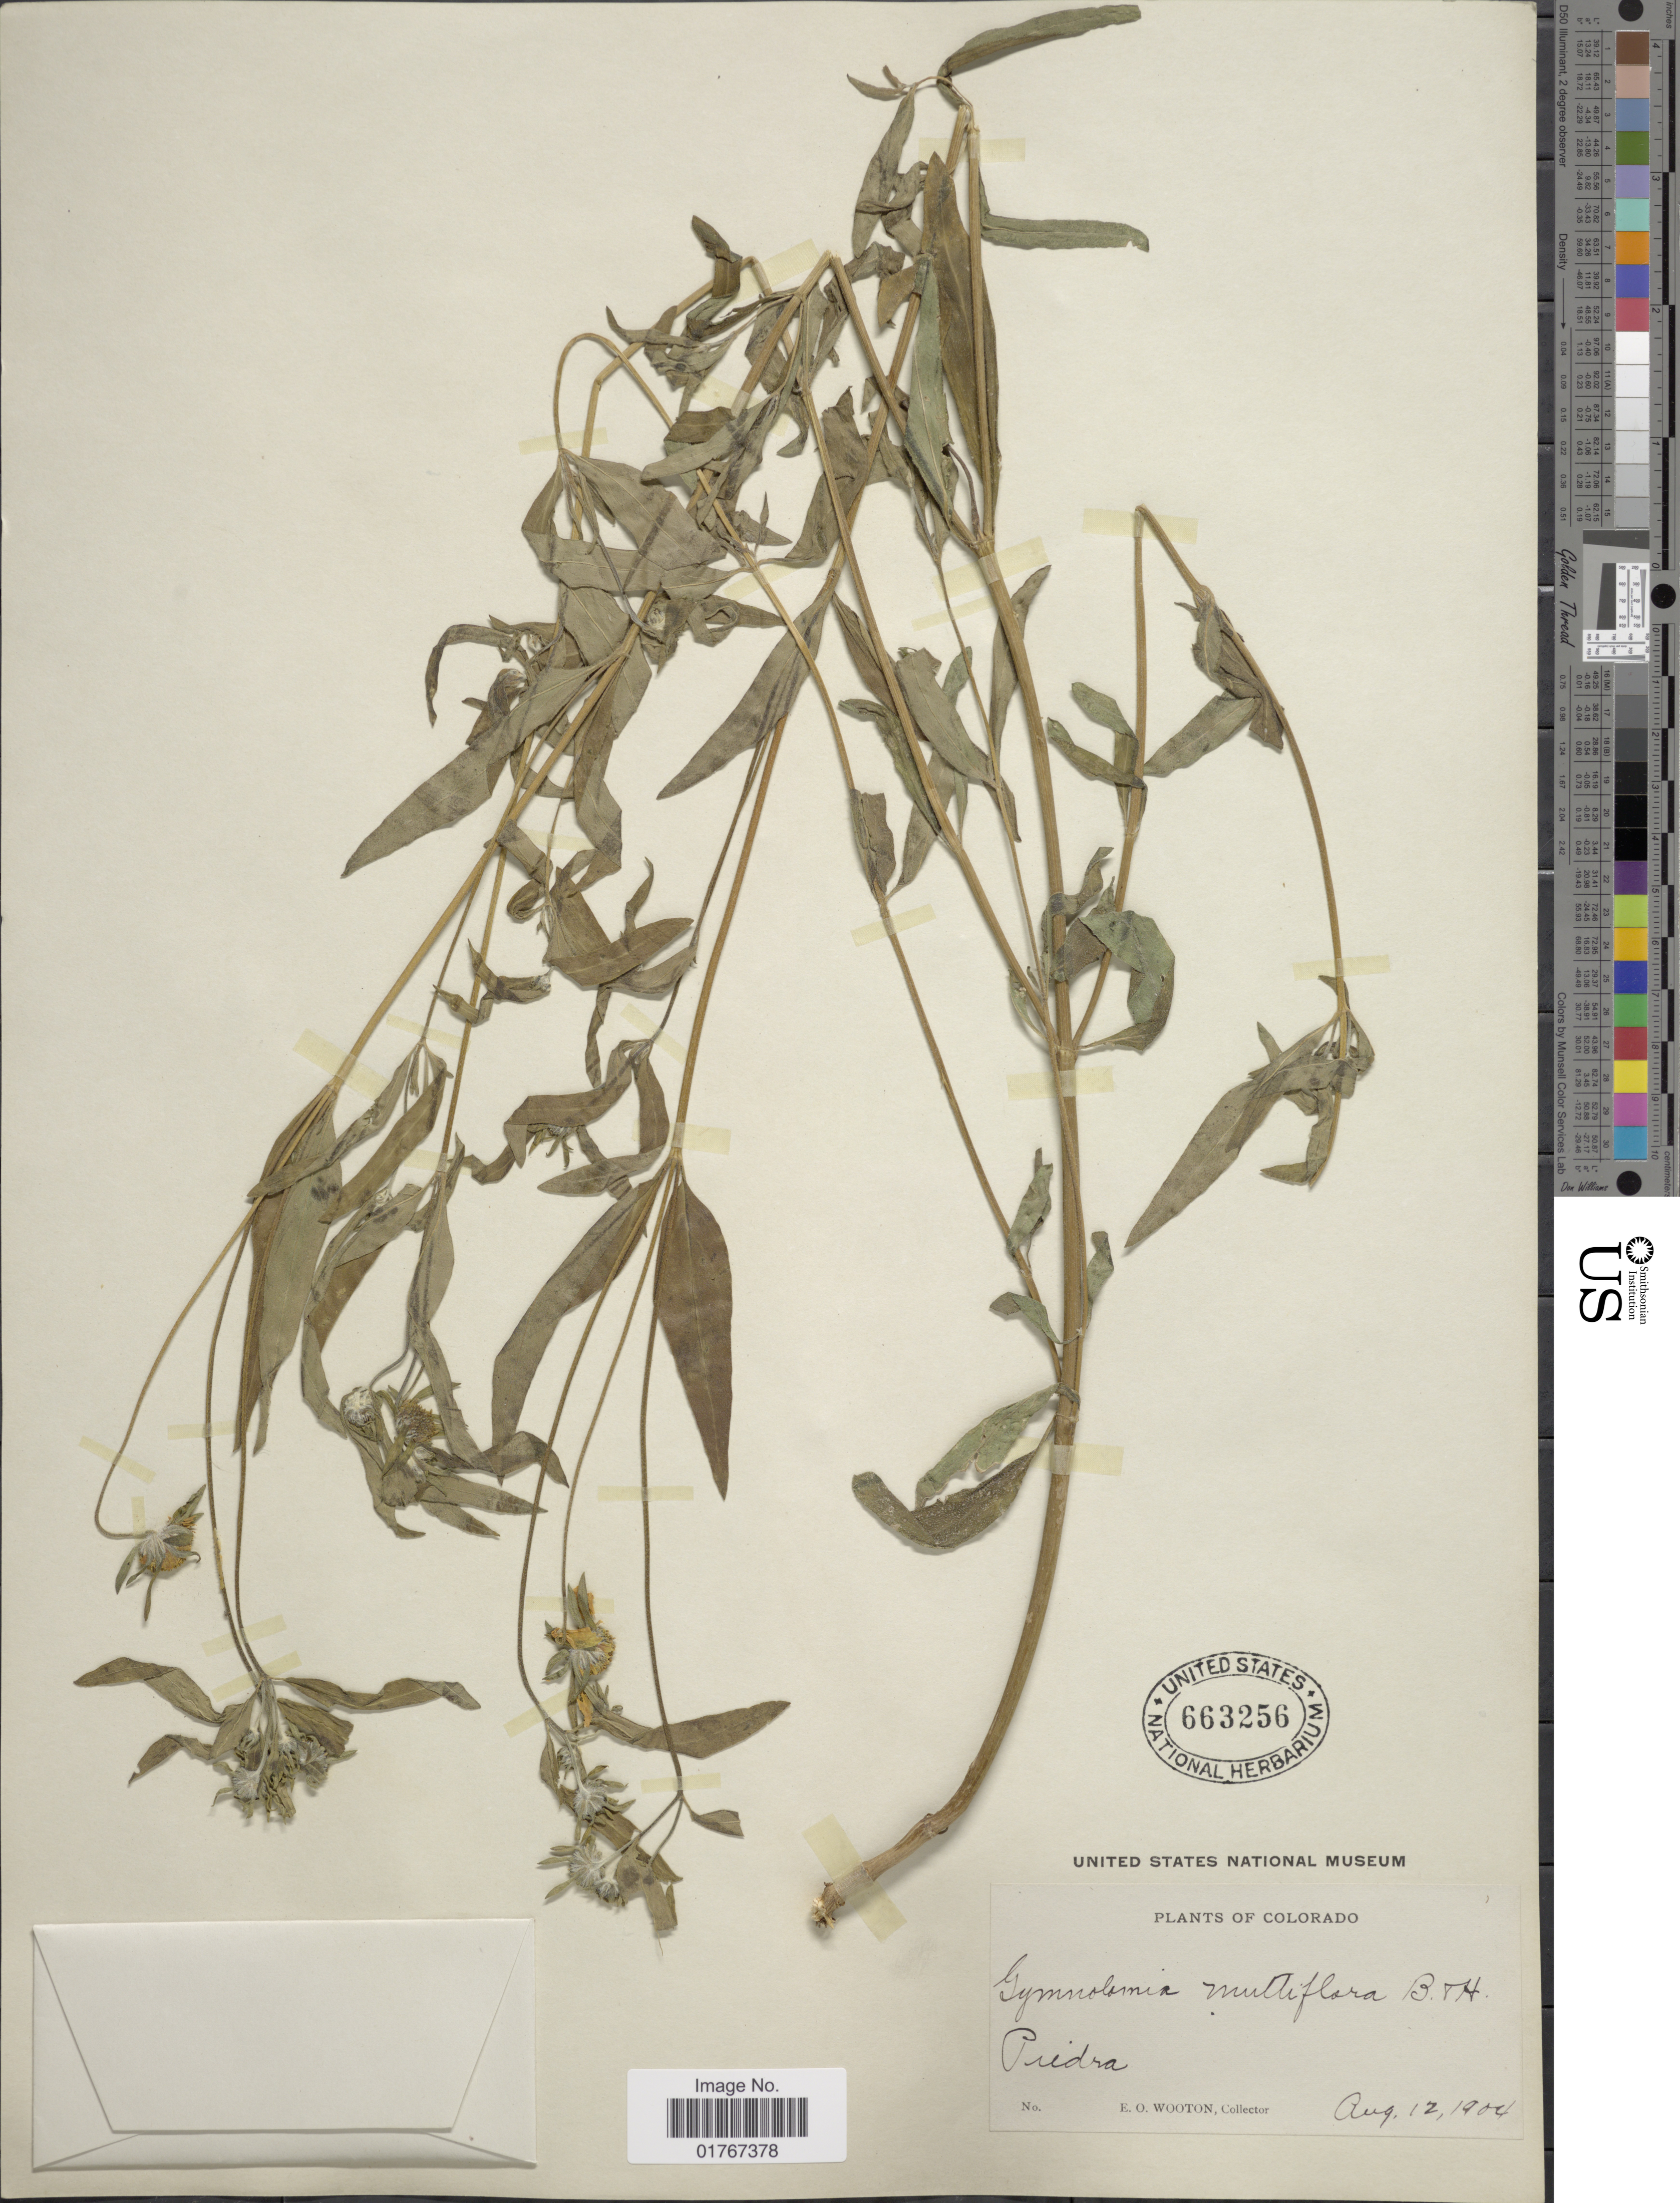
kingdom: Plantae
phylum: Tracheophyta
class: Magnoliopsida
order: Asterales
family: Asteraceae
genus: Heliomeris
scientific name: Heliomeris multiflora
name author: Nutt.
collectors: E. O. Wooton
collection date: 1904-08-12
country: United States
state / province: Colorado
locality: Piedra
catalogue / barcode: US 663256